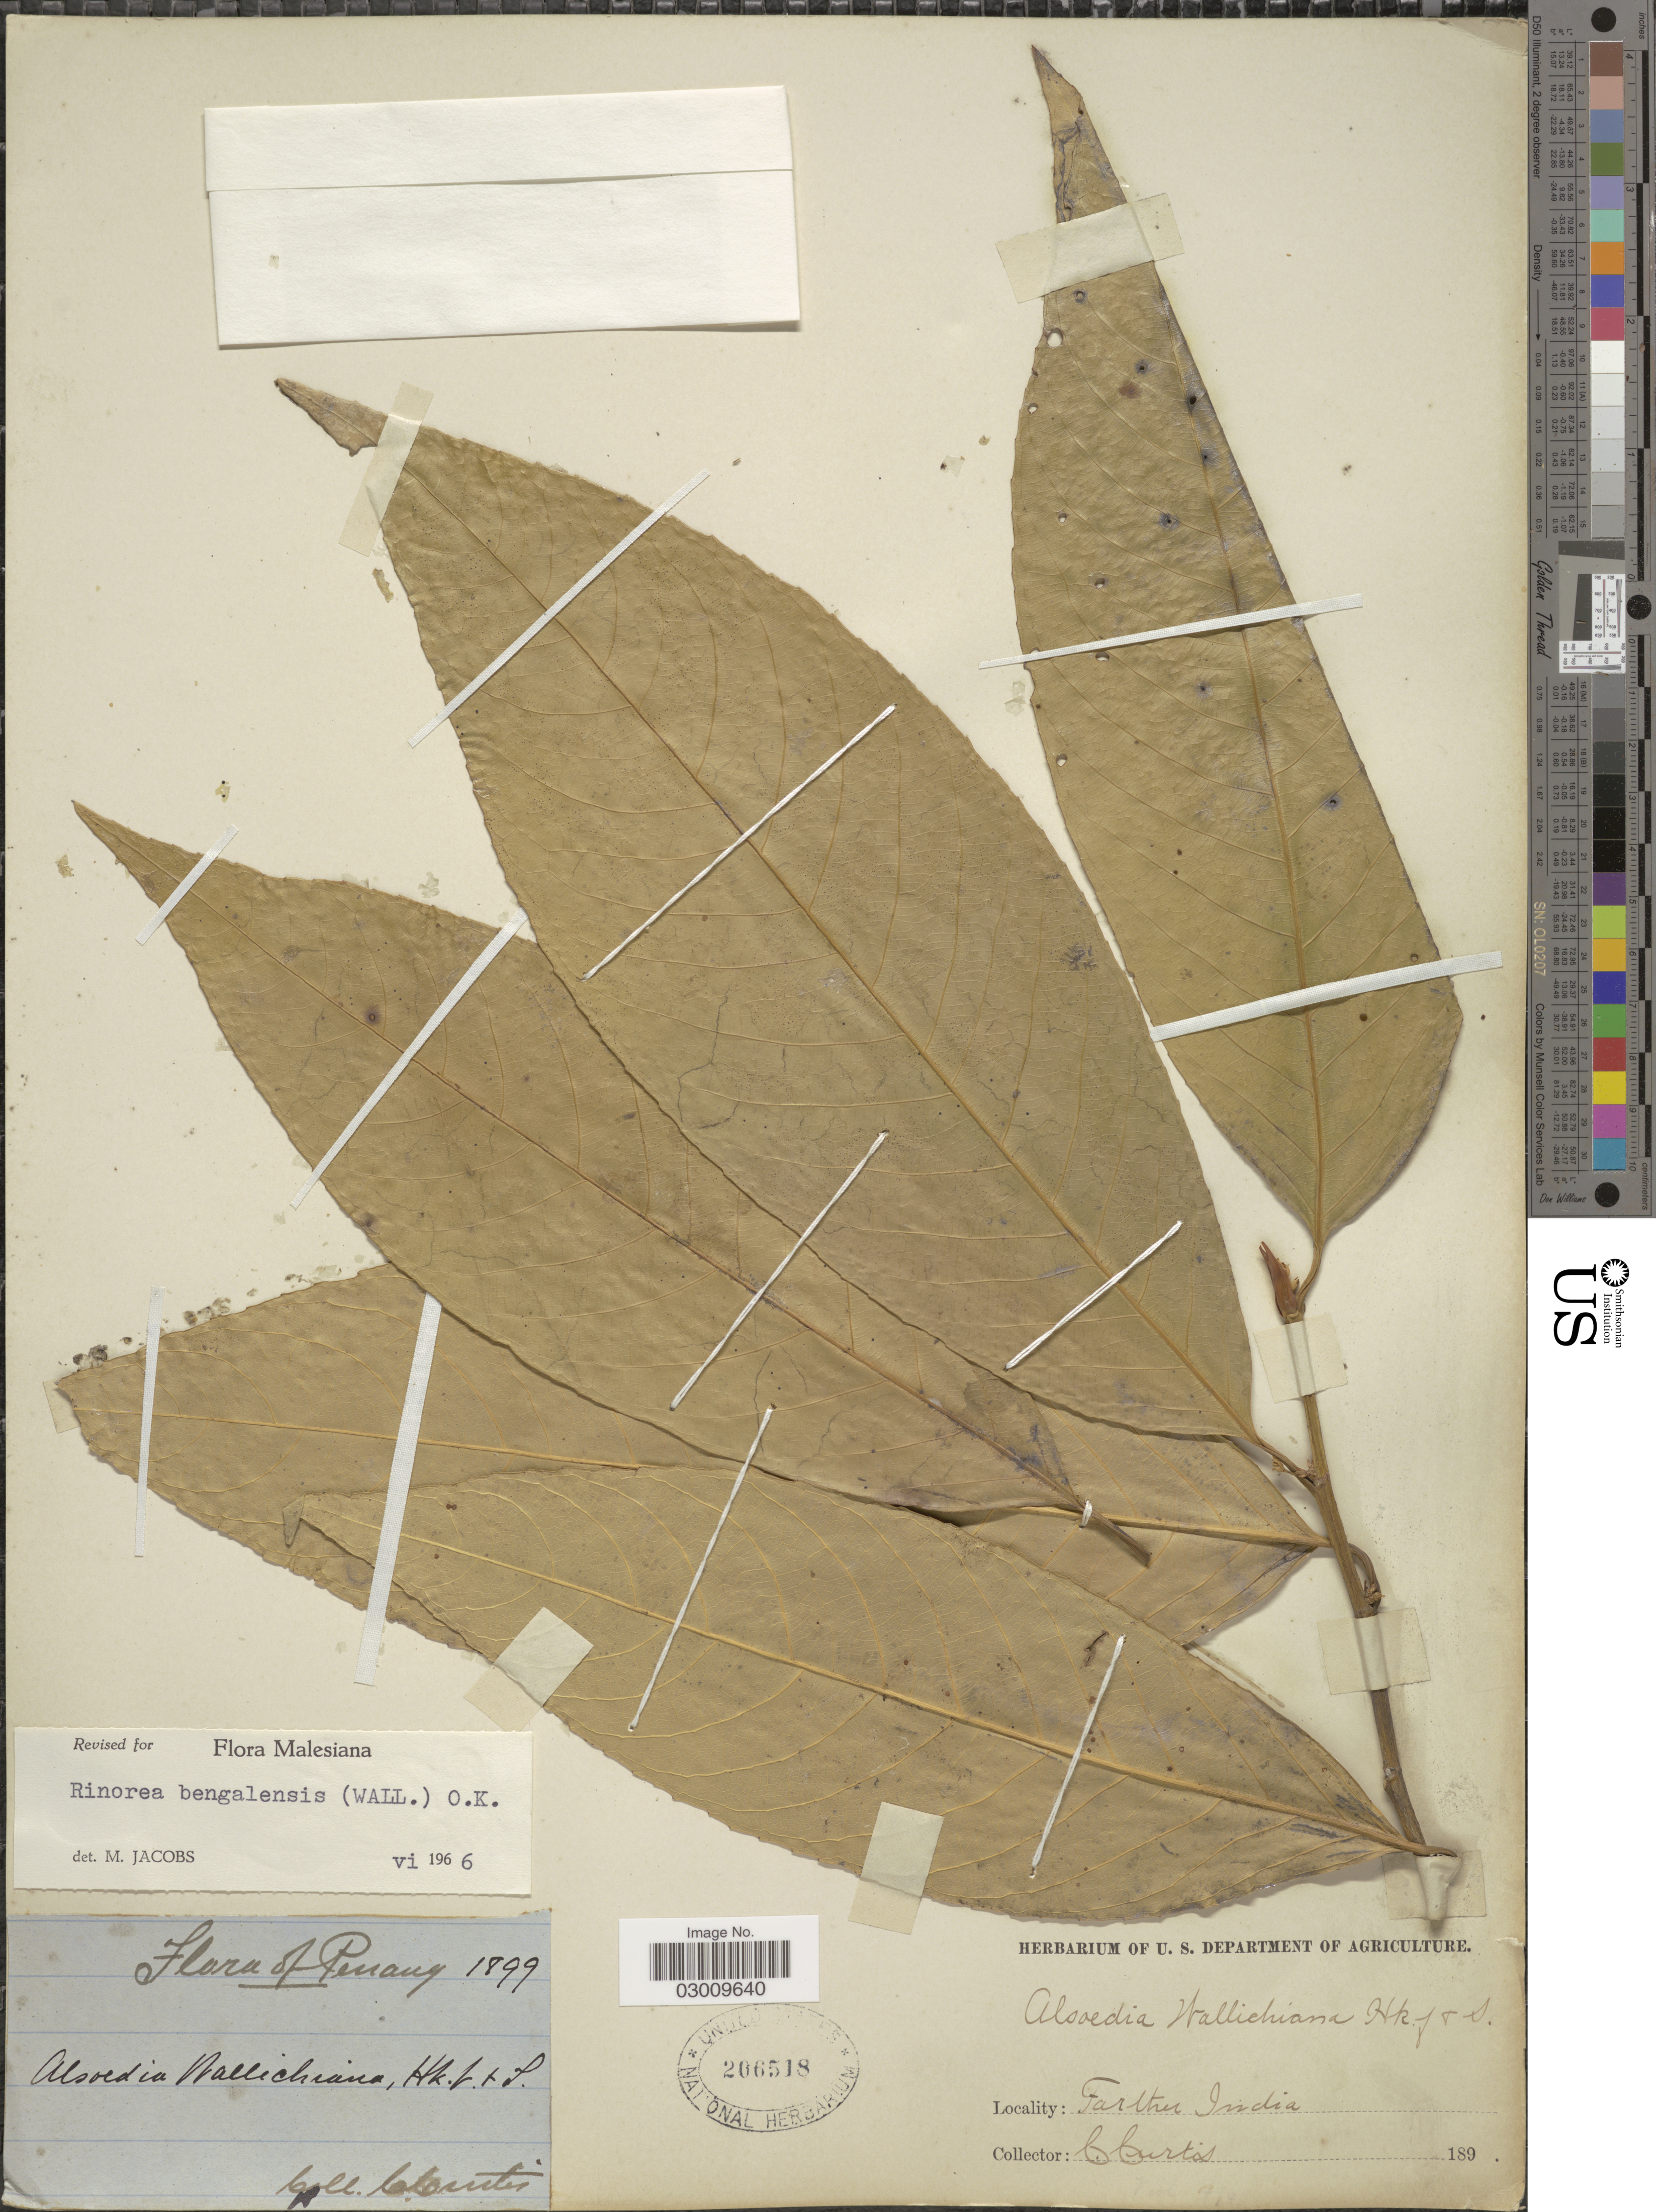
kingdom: Plantae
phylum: Tracheophyta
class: Magnoliopsida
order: Malpighiales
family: Violaceae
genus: Rinorea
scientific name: Rinorea bengalensis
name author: (Wall.) Kuntze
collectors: C. Curtis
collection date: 1899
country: Malaysia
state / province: Pinang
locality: Penang. Farther India.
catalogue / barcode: US 206518